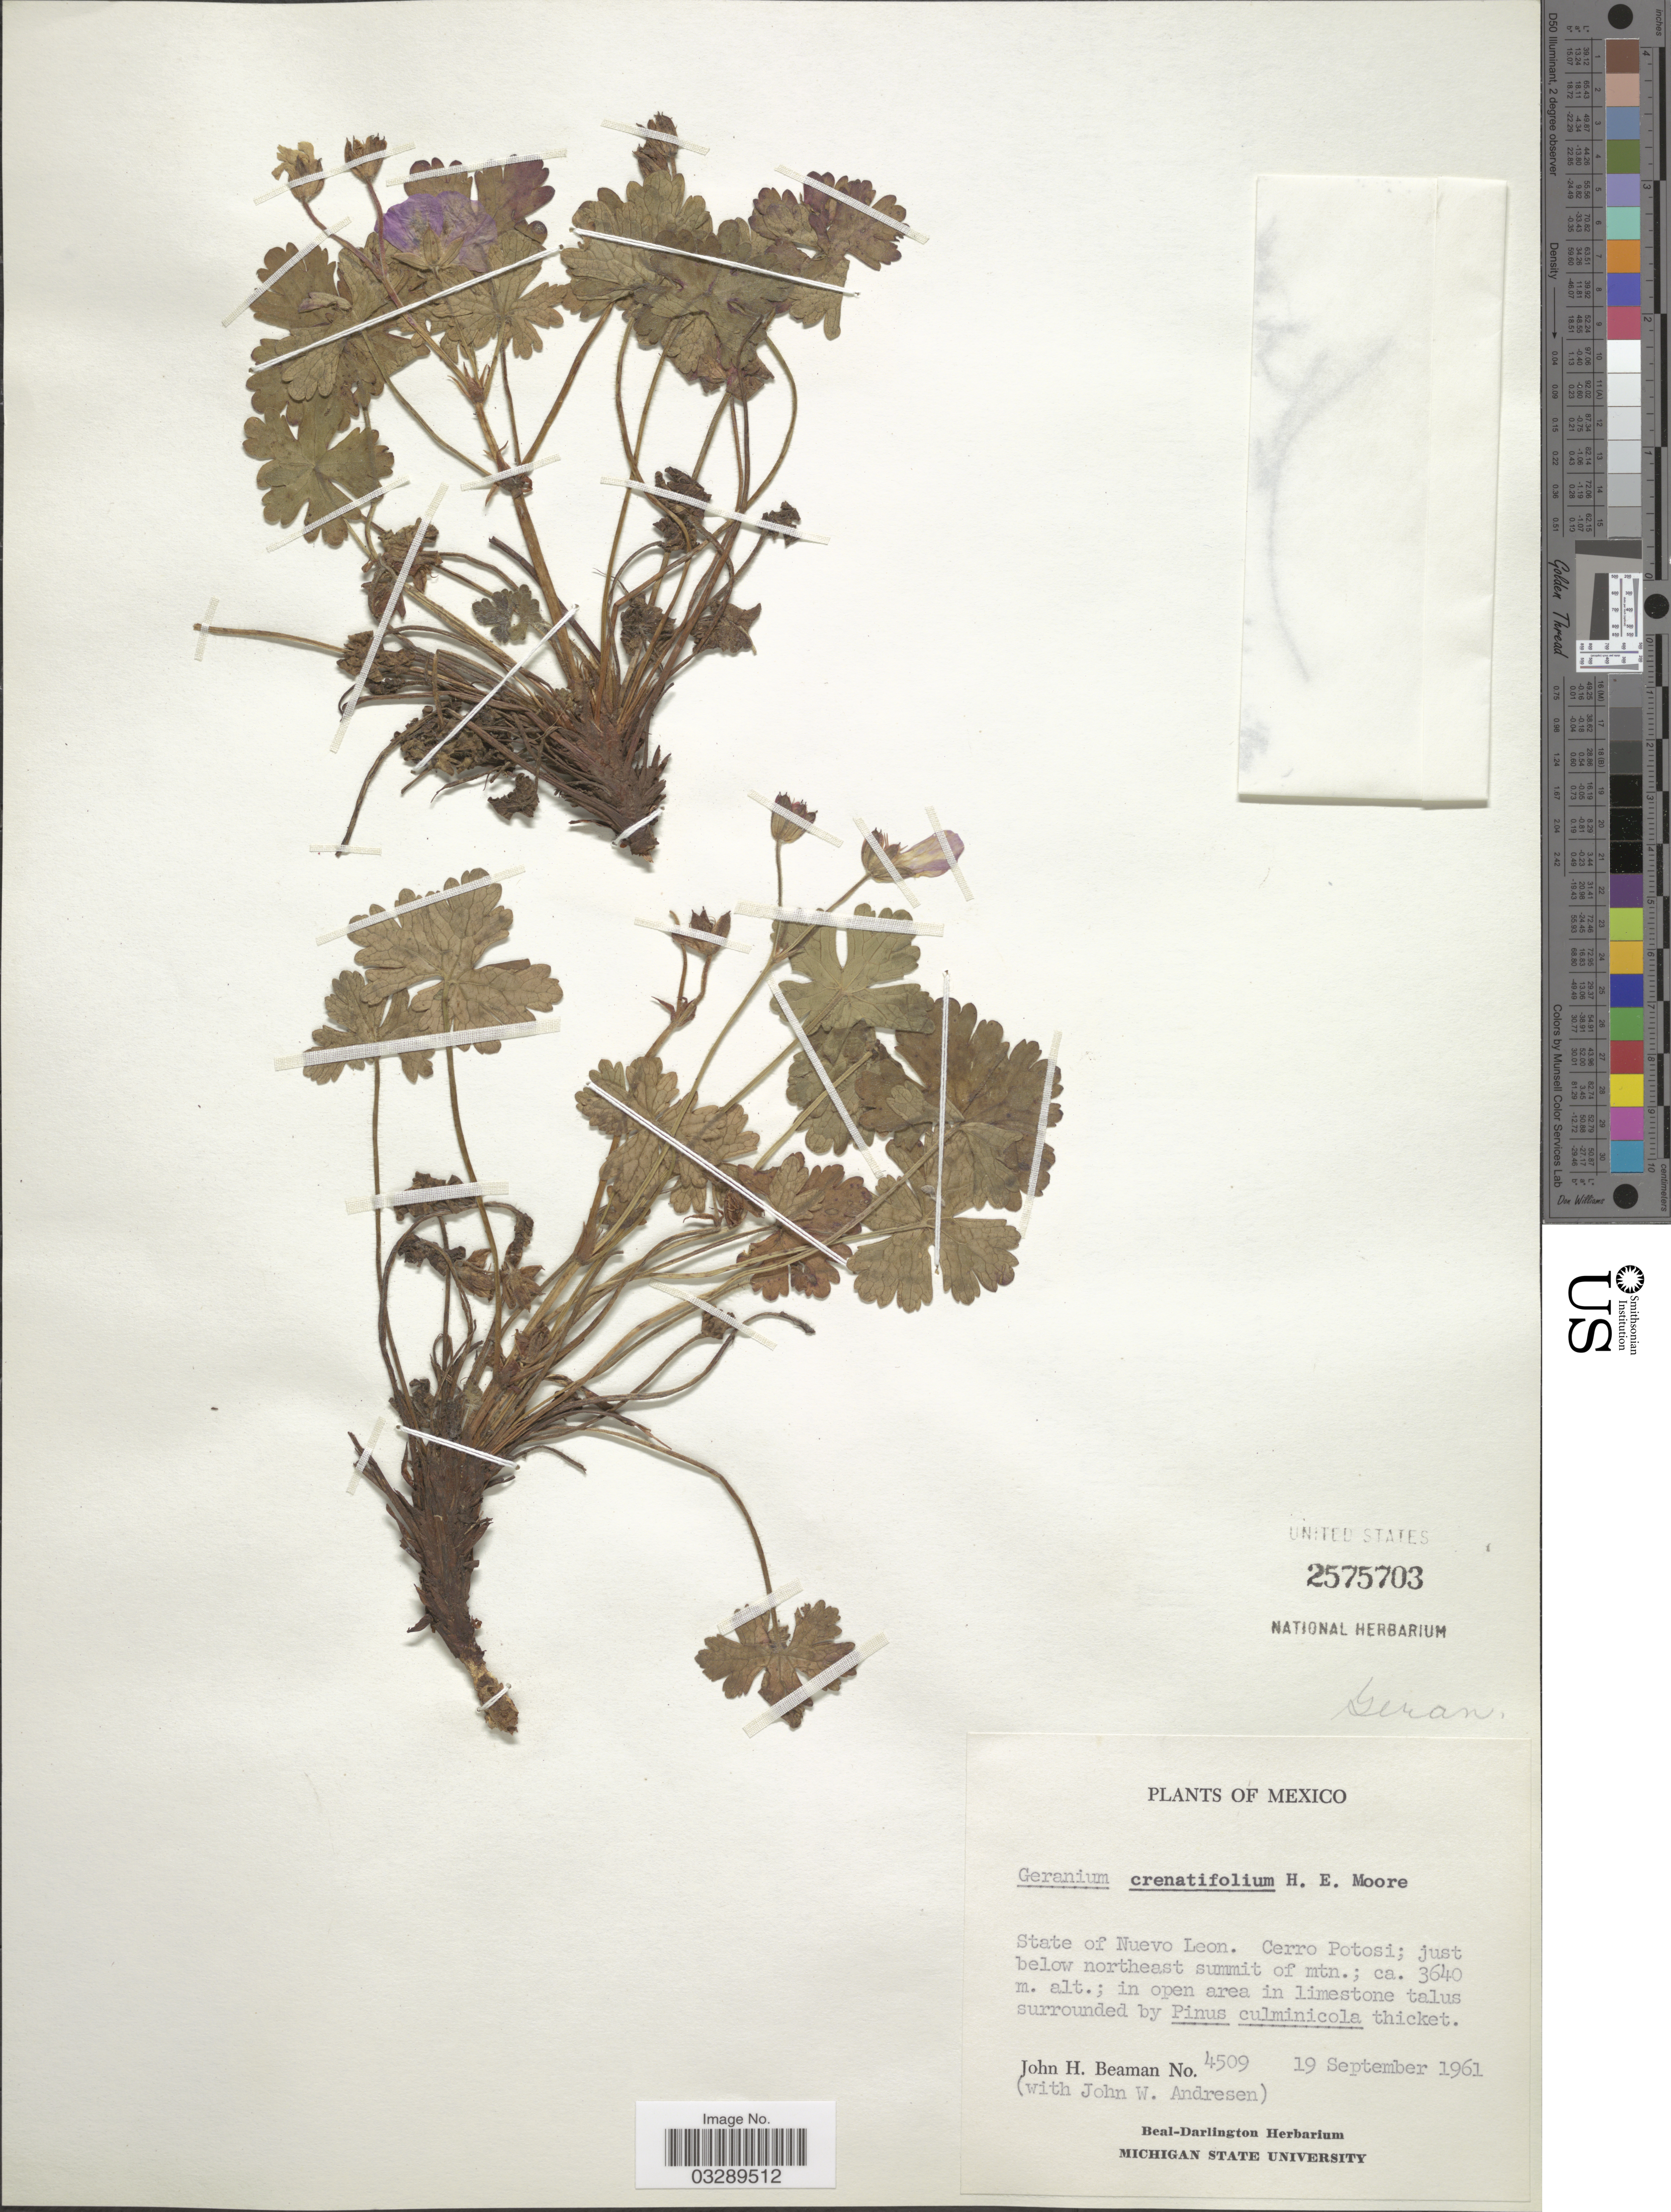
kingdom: Plantae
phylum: Tracheophyta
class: Magnoliopsida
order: Geraniales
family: Geraniaceae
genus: Geranium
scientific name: Geranium crenatum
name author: S. Watson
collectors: J. H. Beaman & J. Andrésen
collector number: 4509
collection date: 1961-09-19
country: Mexico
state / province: Nuevo León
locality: State of Nuevo Leon. Cerro Potosi; just below northeast summit of mtn.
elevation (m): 3640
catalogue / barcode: US 2575703